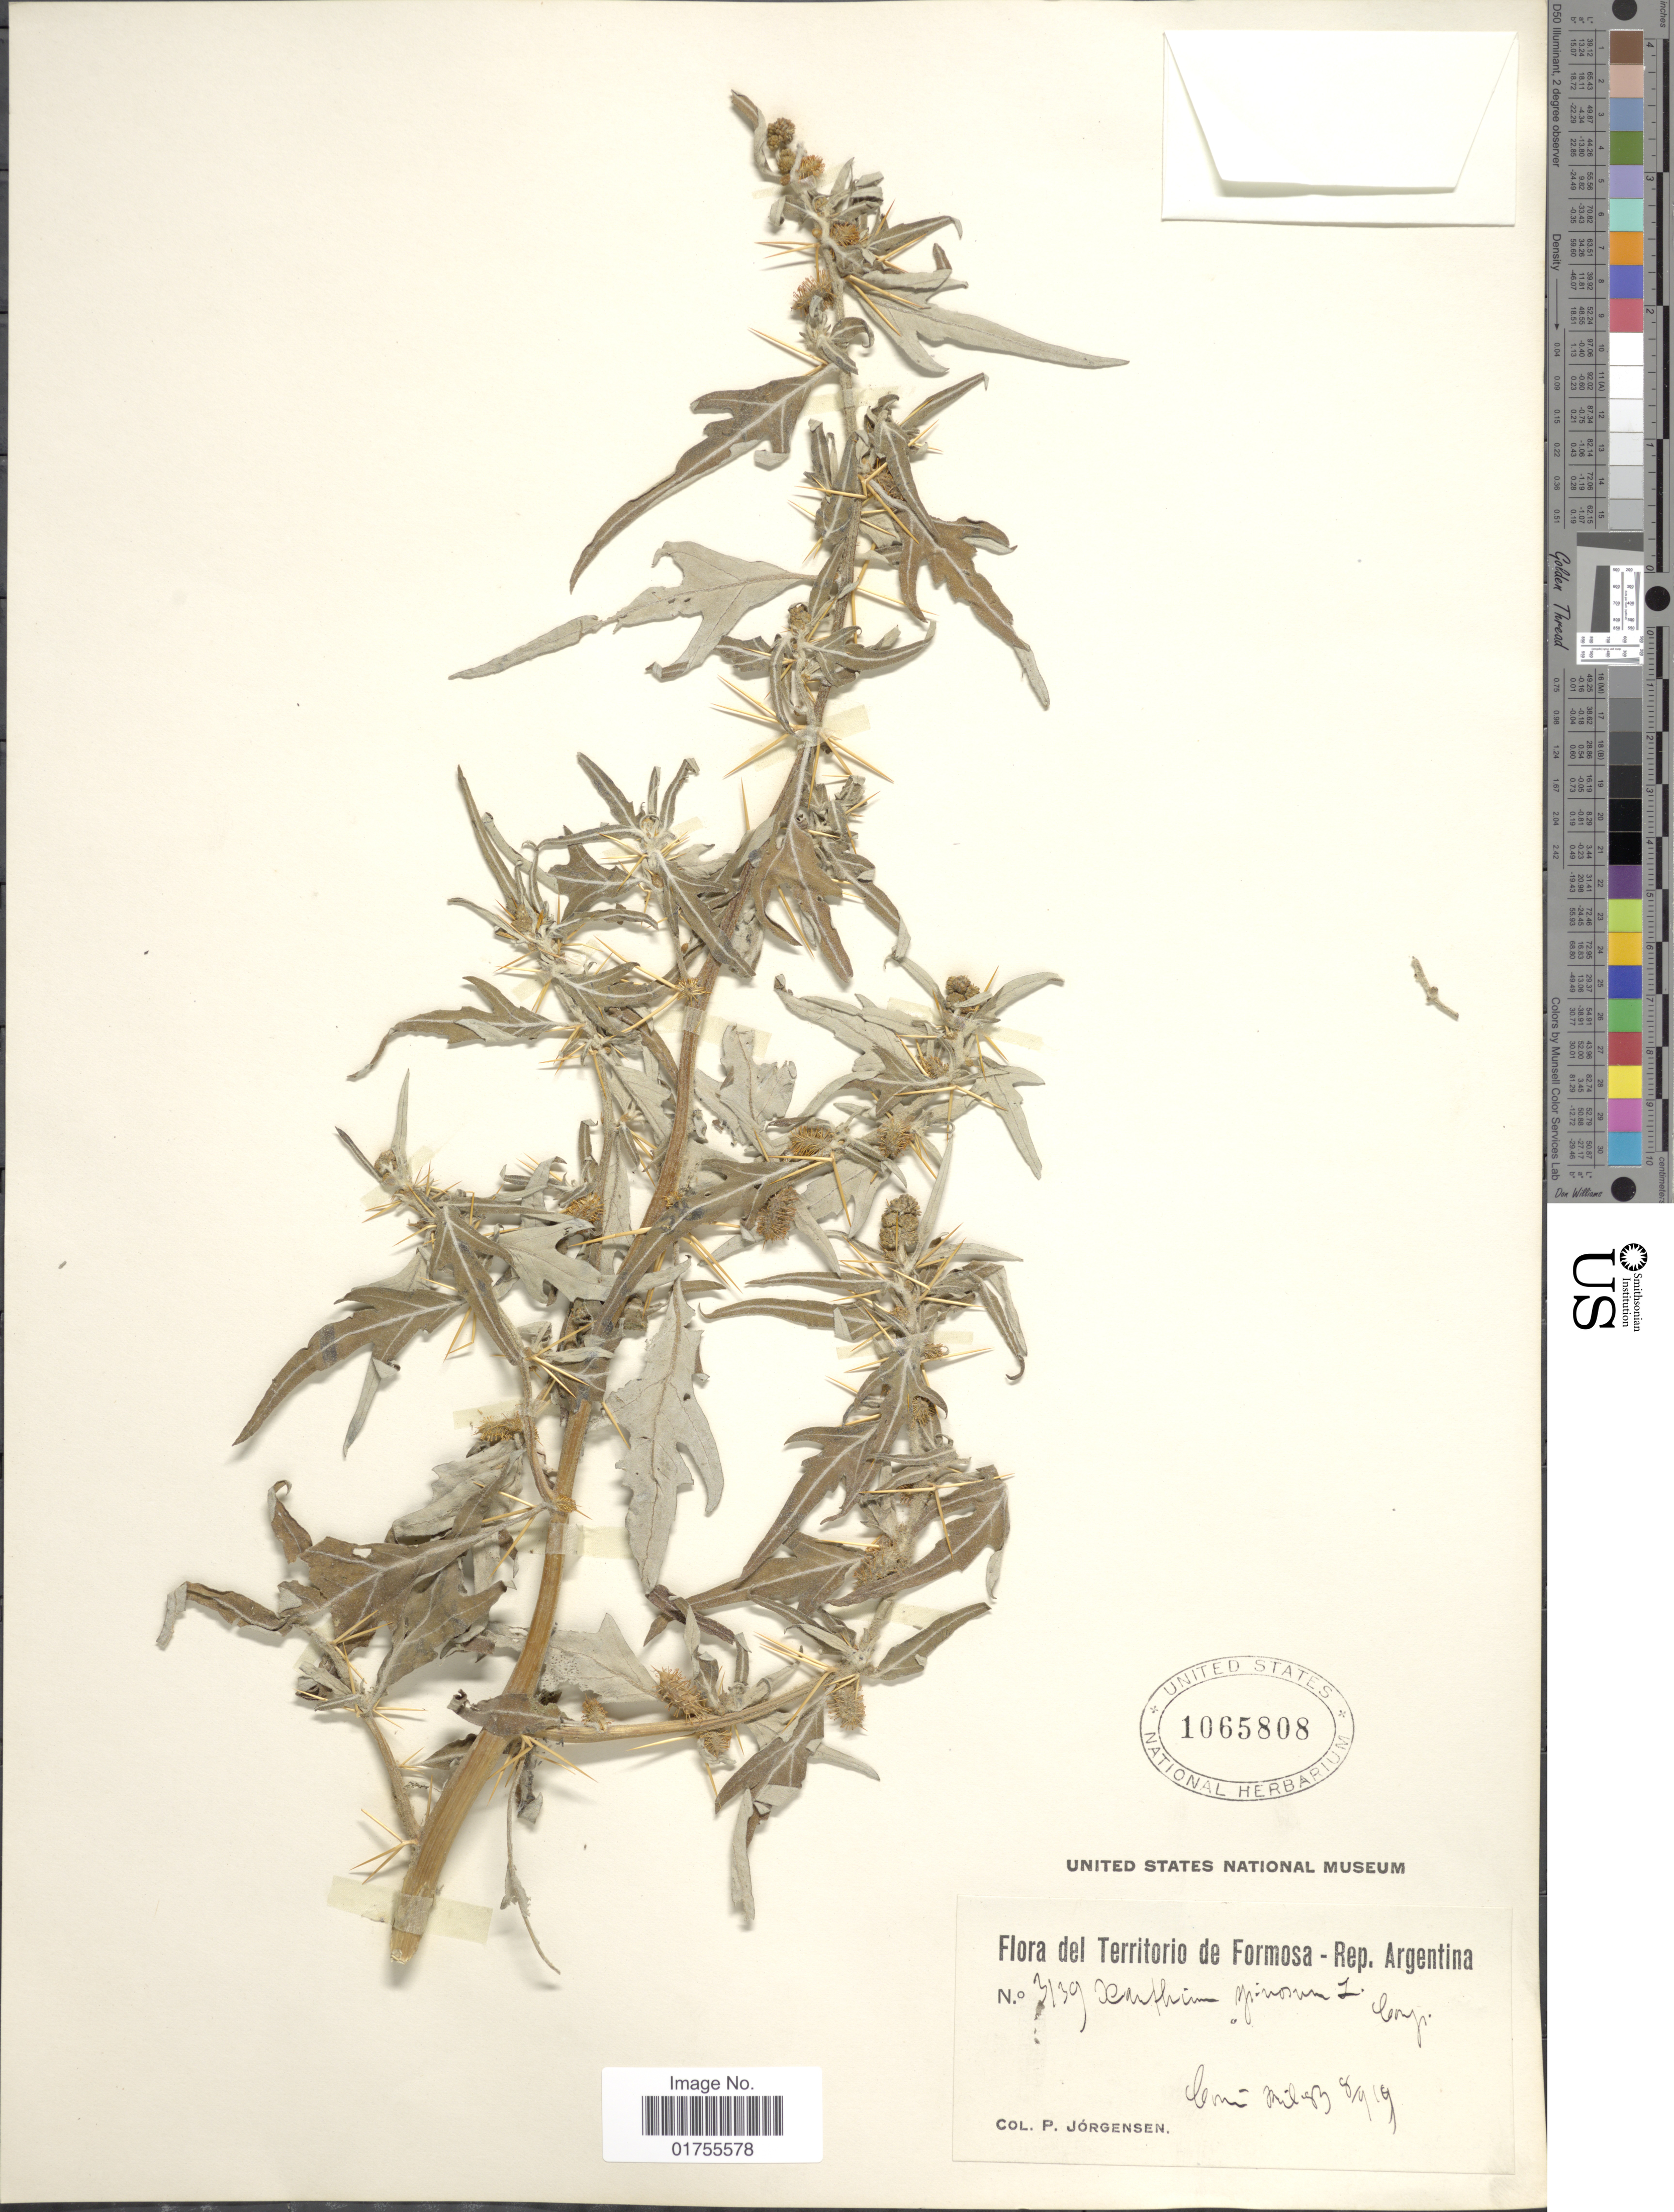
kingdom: Plantae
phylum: Tracheophyta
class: Magnoliopsida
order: Asterales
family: Asteraceae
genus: Xanthium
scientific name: Xanthium spinosum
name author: L.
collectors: P. Jörgensen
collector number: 3139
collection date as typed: Transcribed d/m/y: 8/9/19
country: Argentina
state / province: Formosa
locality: Del Territorio de Formosa, Comun Riel.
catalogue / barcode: US 1065808